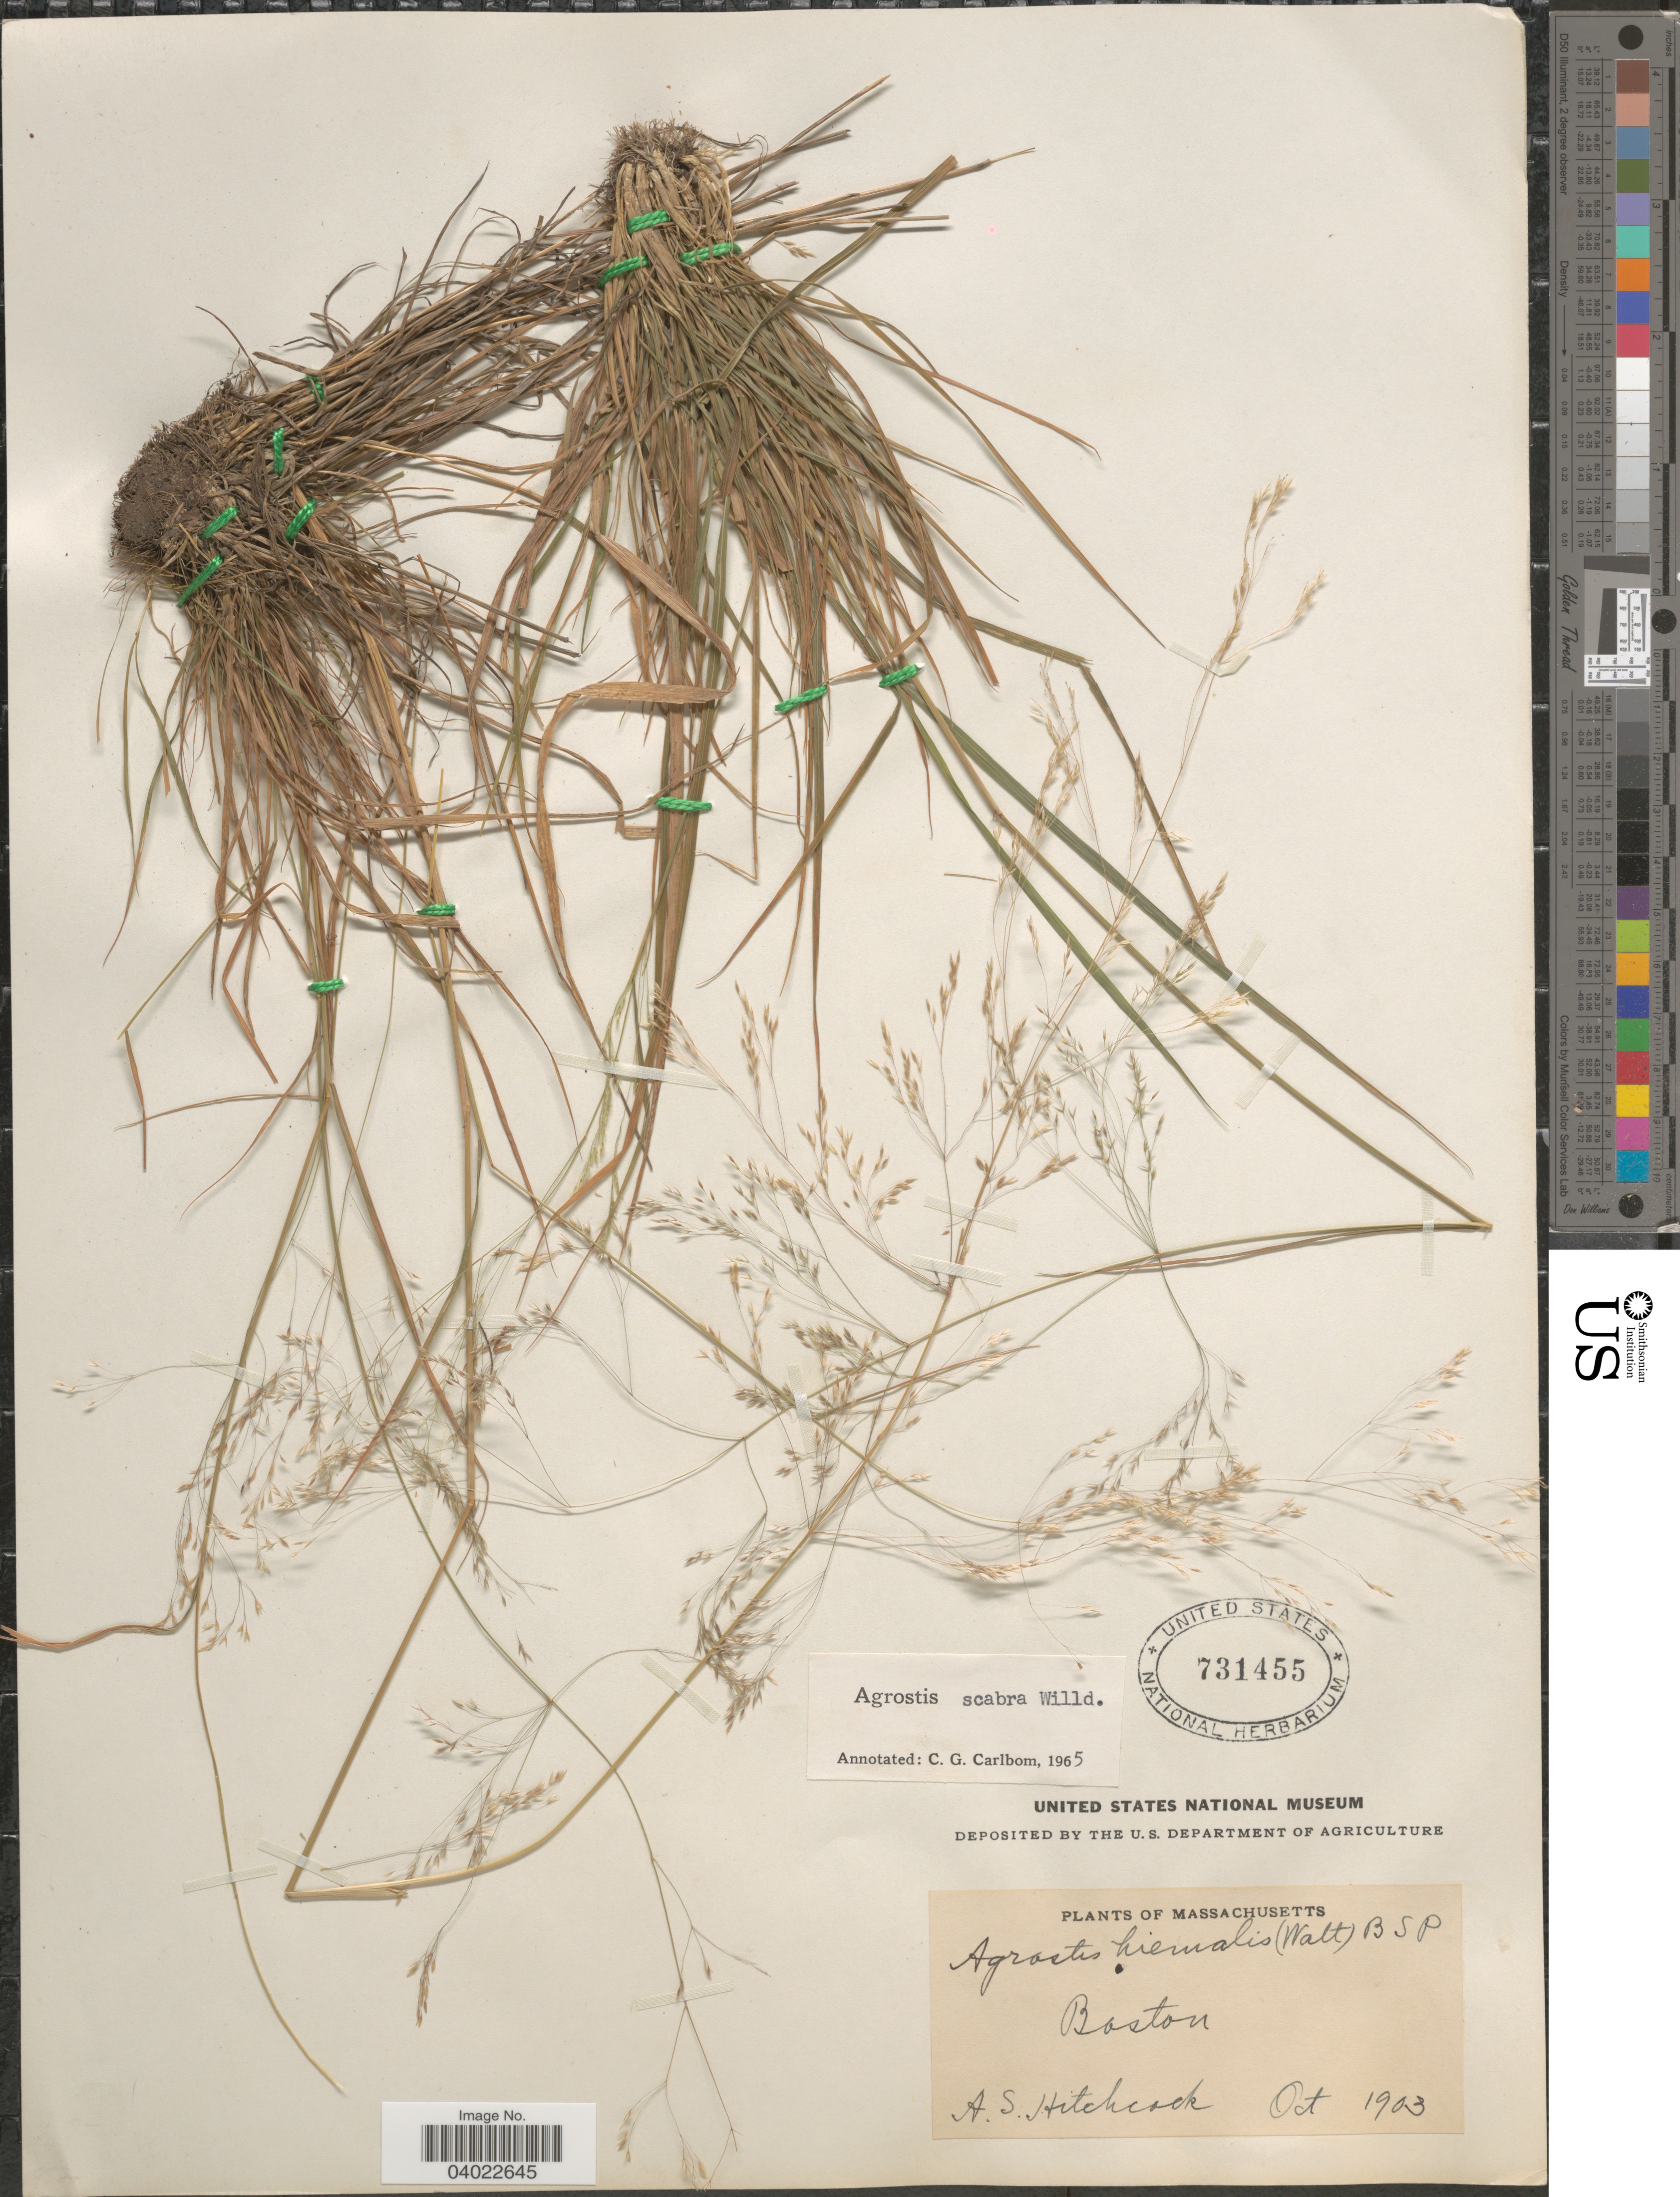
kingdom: Plantae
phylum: Tracheophyta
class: Liliopsida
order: Poales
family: Poaceae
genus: Agrostis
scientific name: Agrostis scabra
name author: Willd.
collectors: A. S. Hitchcock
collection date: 1903-10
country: United States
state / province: Massachusetts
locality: Boston.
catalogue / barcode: US 731455